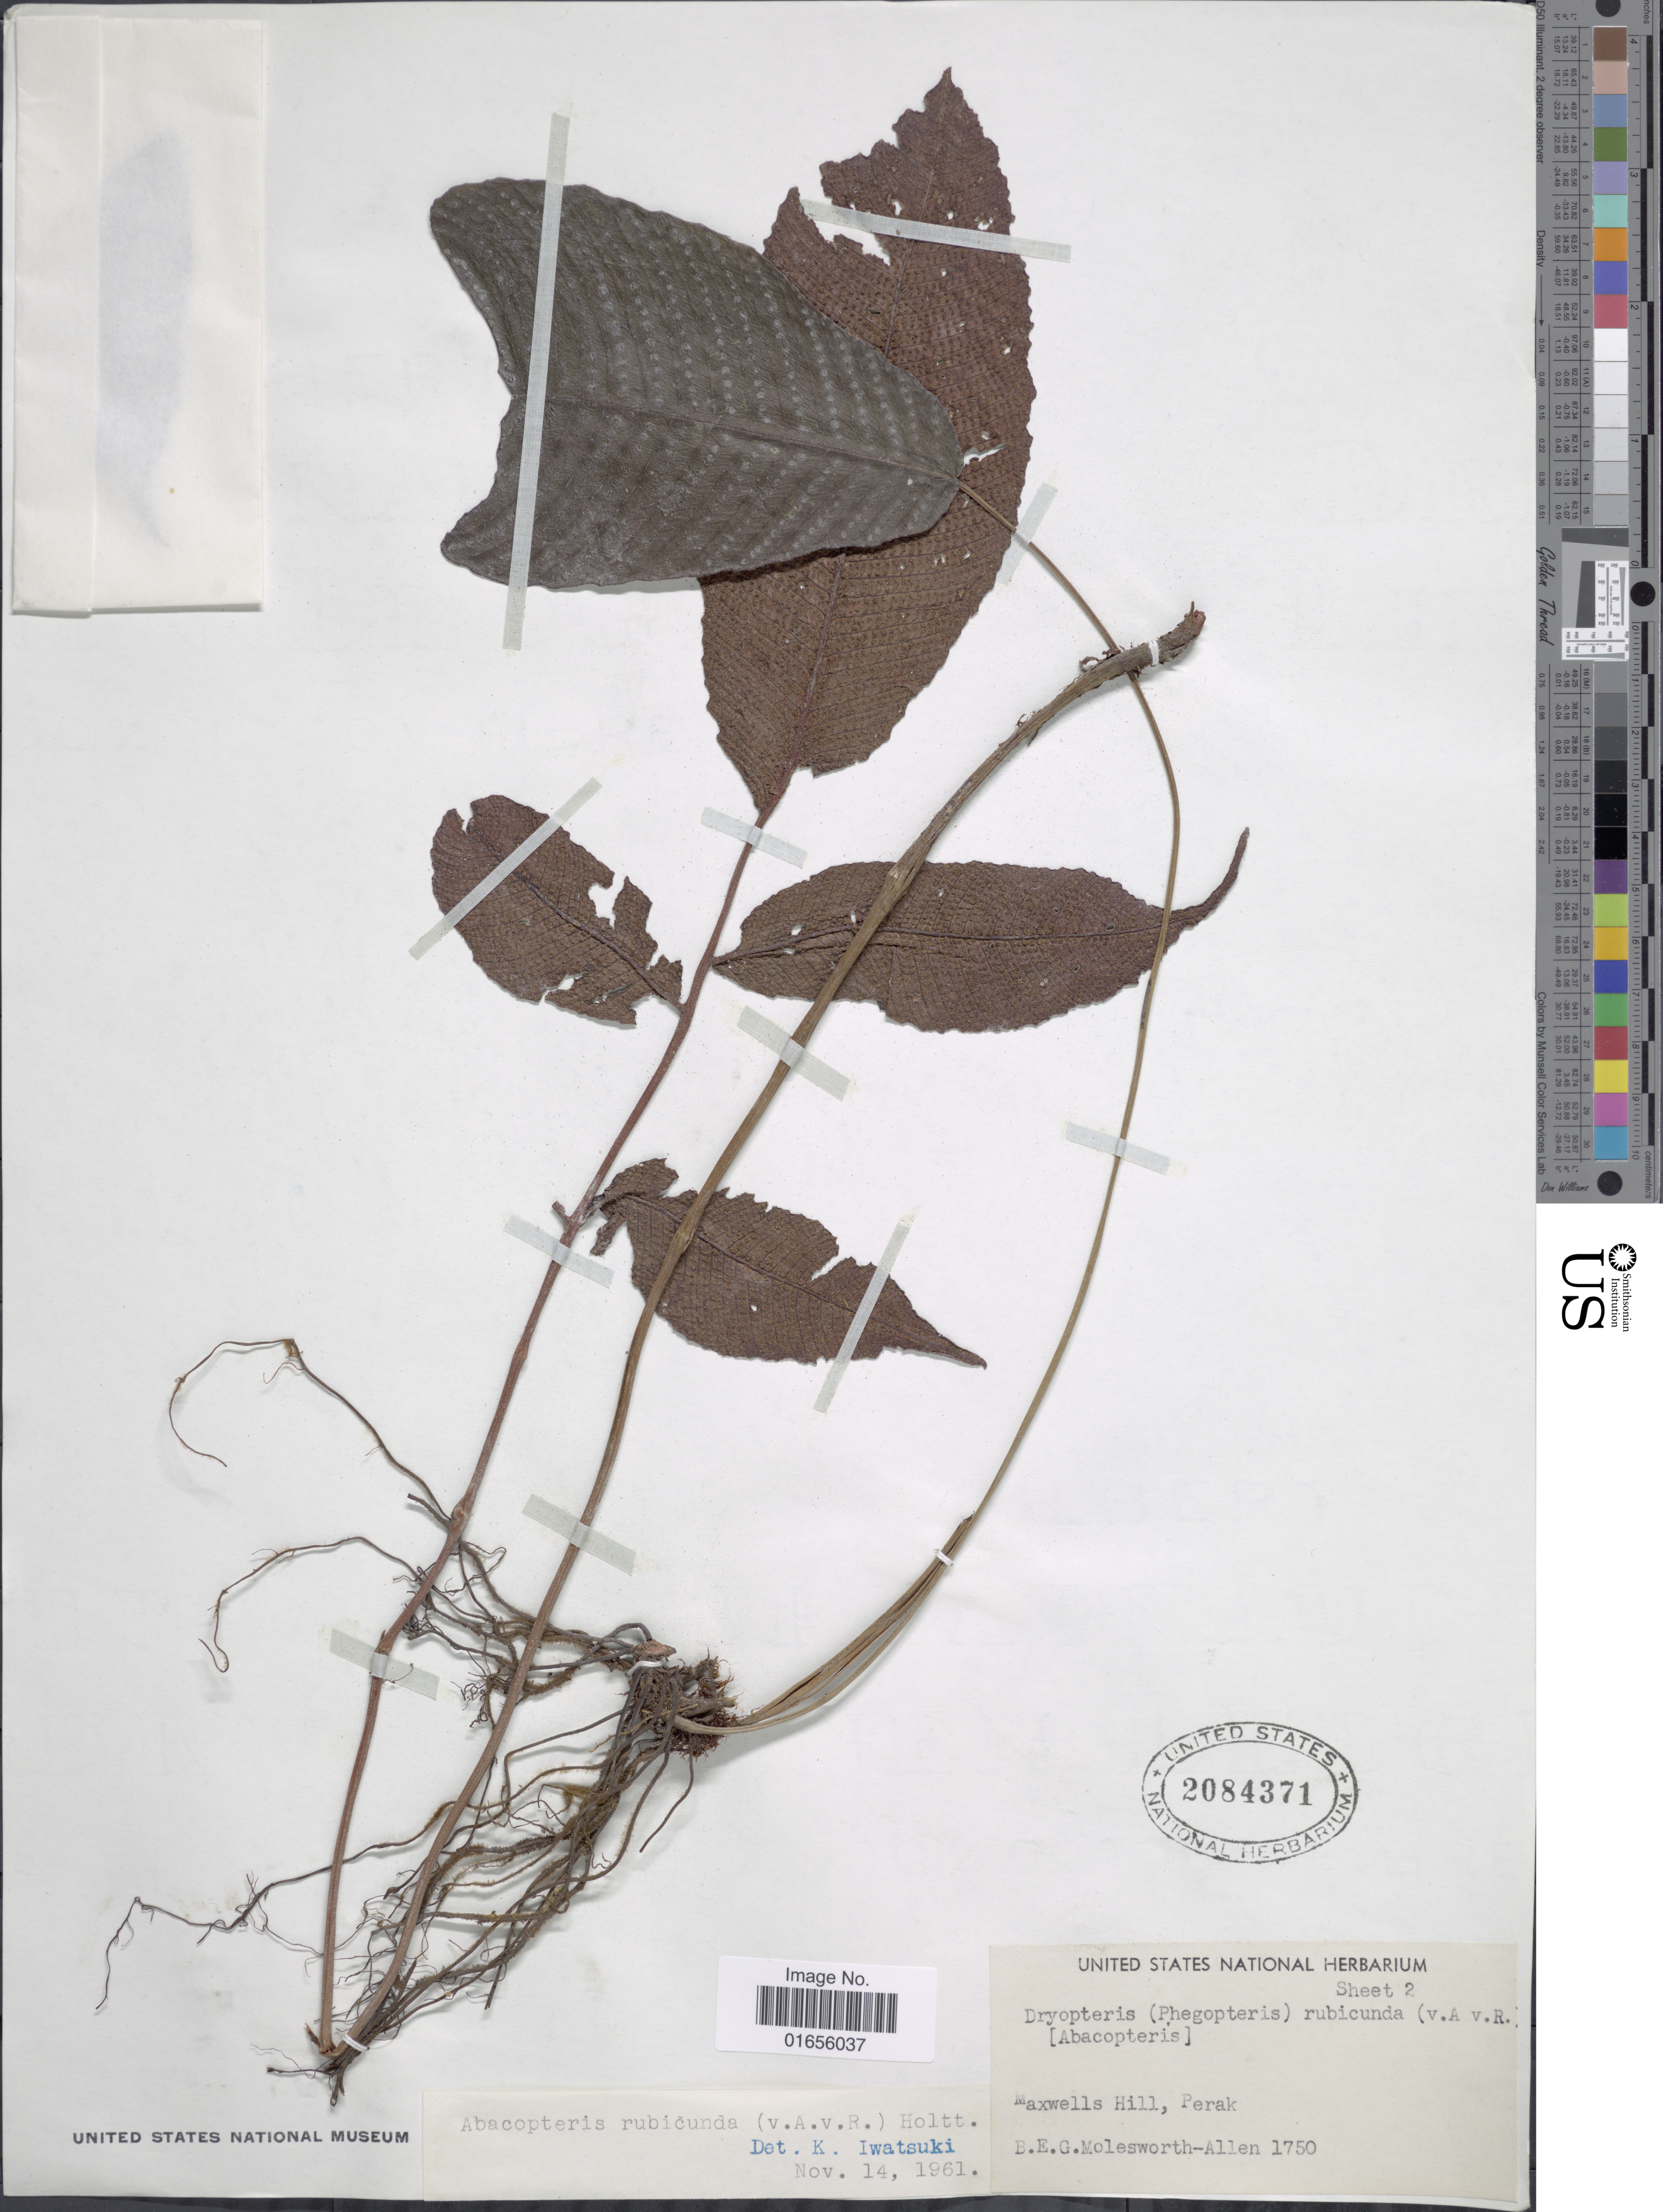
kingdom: Plantae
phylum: Tracheophyta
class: Polypodiopsida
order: Polypodiales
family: Thelypteridaceae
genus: Pronephrium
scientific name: Pronephrium rubicundum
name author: (Alderw.) Holttum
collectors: B. E. G. Molesworth-Allen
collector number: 1750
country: Malaysia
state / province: Perak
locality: Maxwells Hill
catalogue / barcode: US 2084371